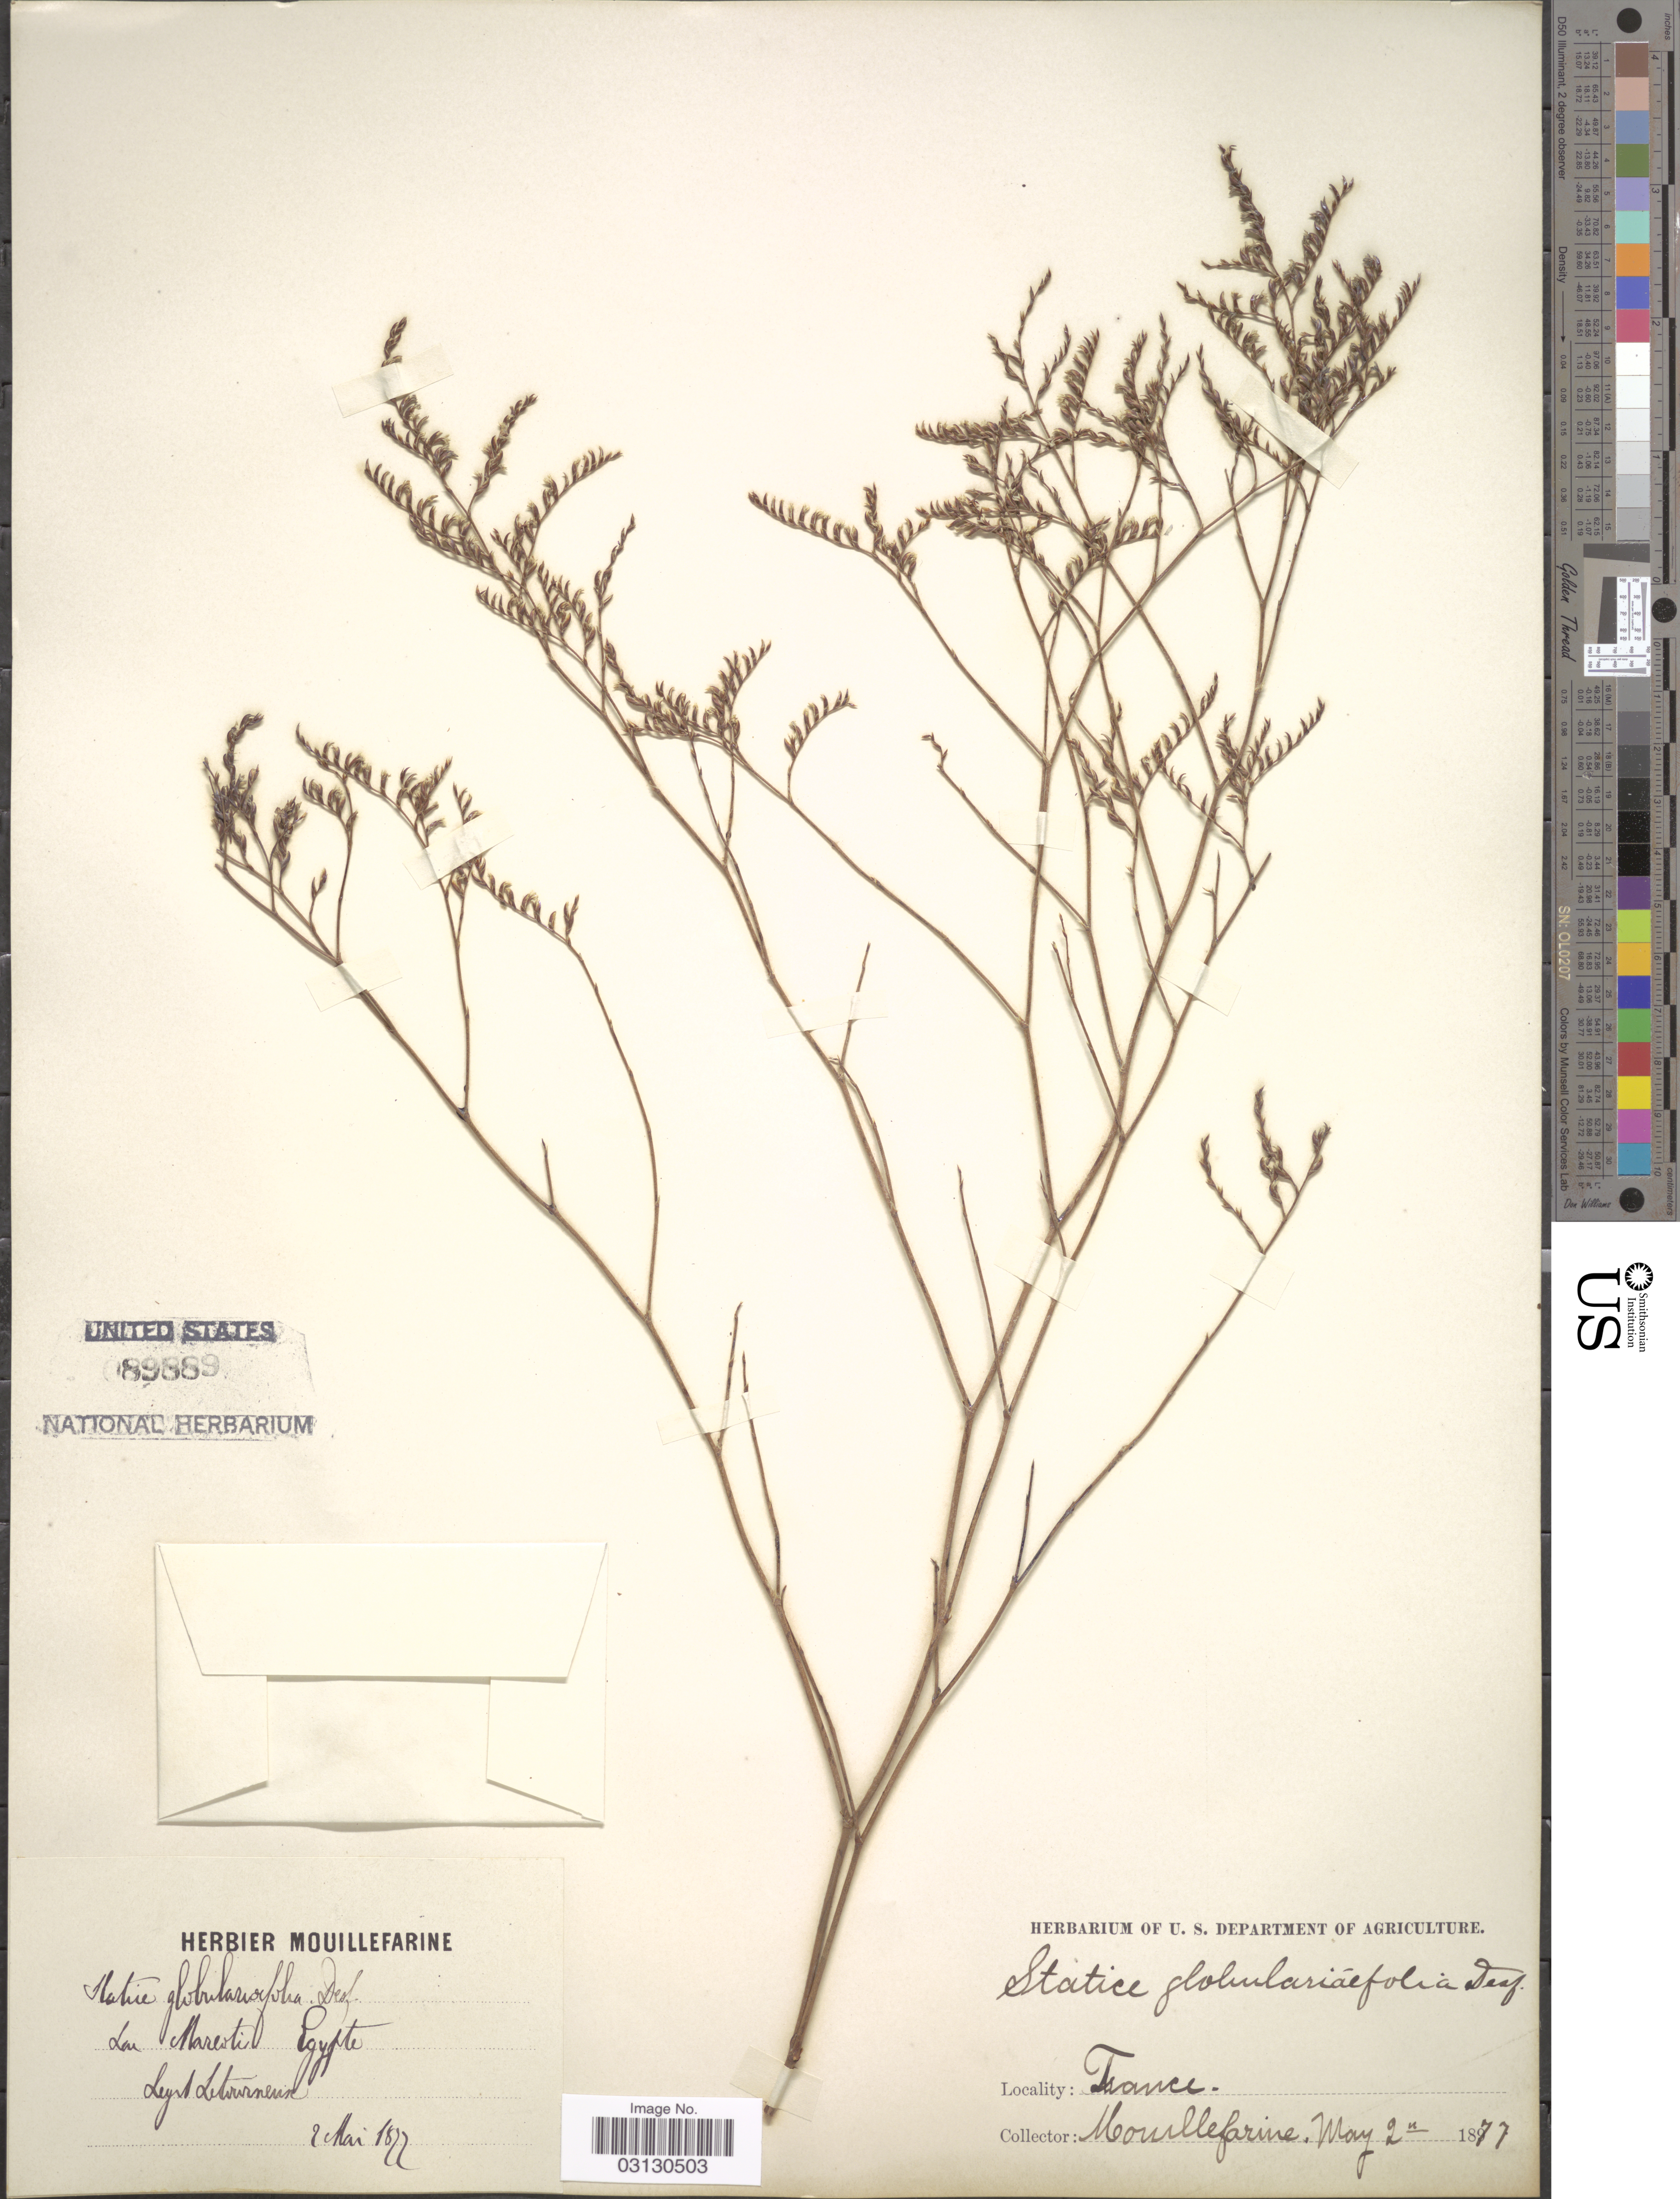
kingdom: Plantae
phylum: Tracheophyta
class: Magnoliopsida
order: Caryophyllales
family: Plumbaginaceae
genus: Limonium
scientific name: Limonium ramosissimum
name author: (Poir.) Maire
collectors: A. Mouillefarine & Letourmeux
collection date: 1877-05-02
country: Egypt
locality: Lac Mareoti Egypte. France.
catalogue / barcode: US 89889